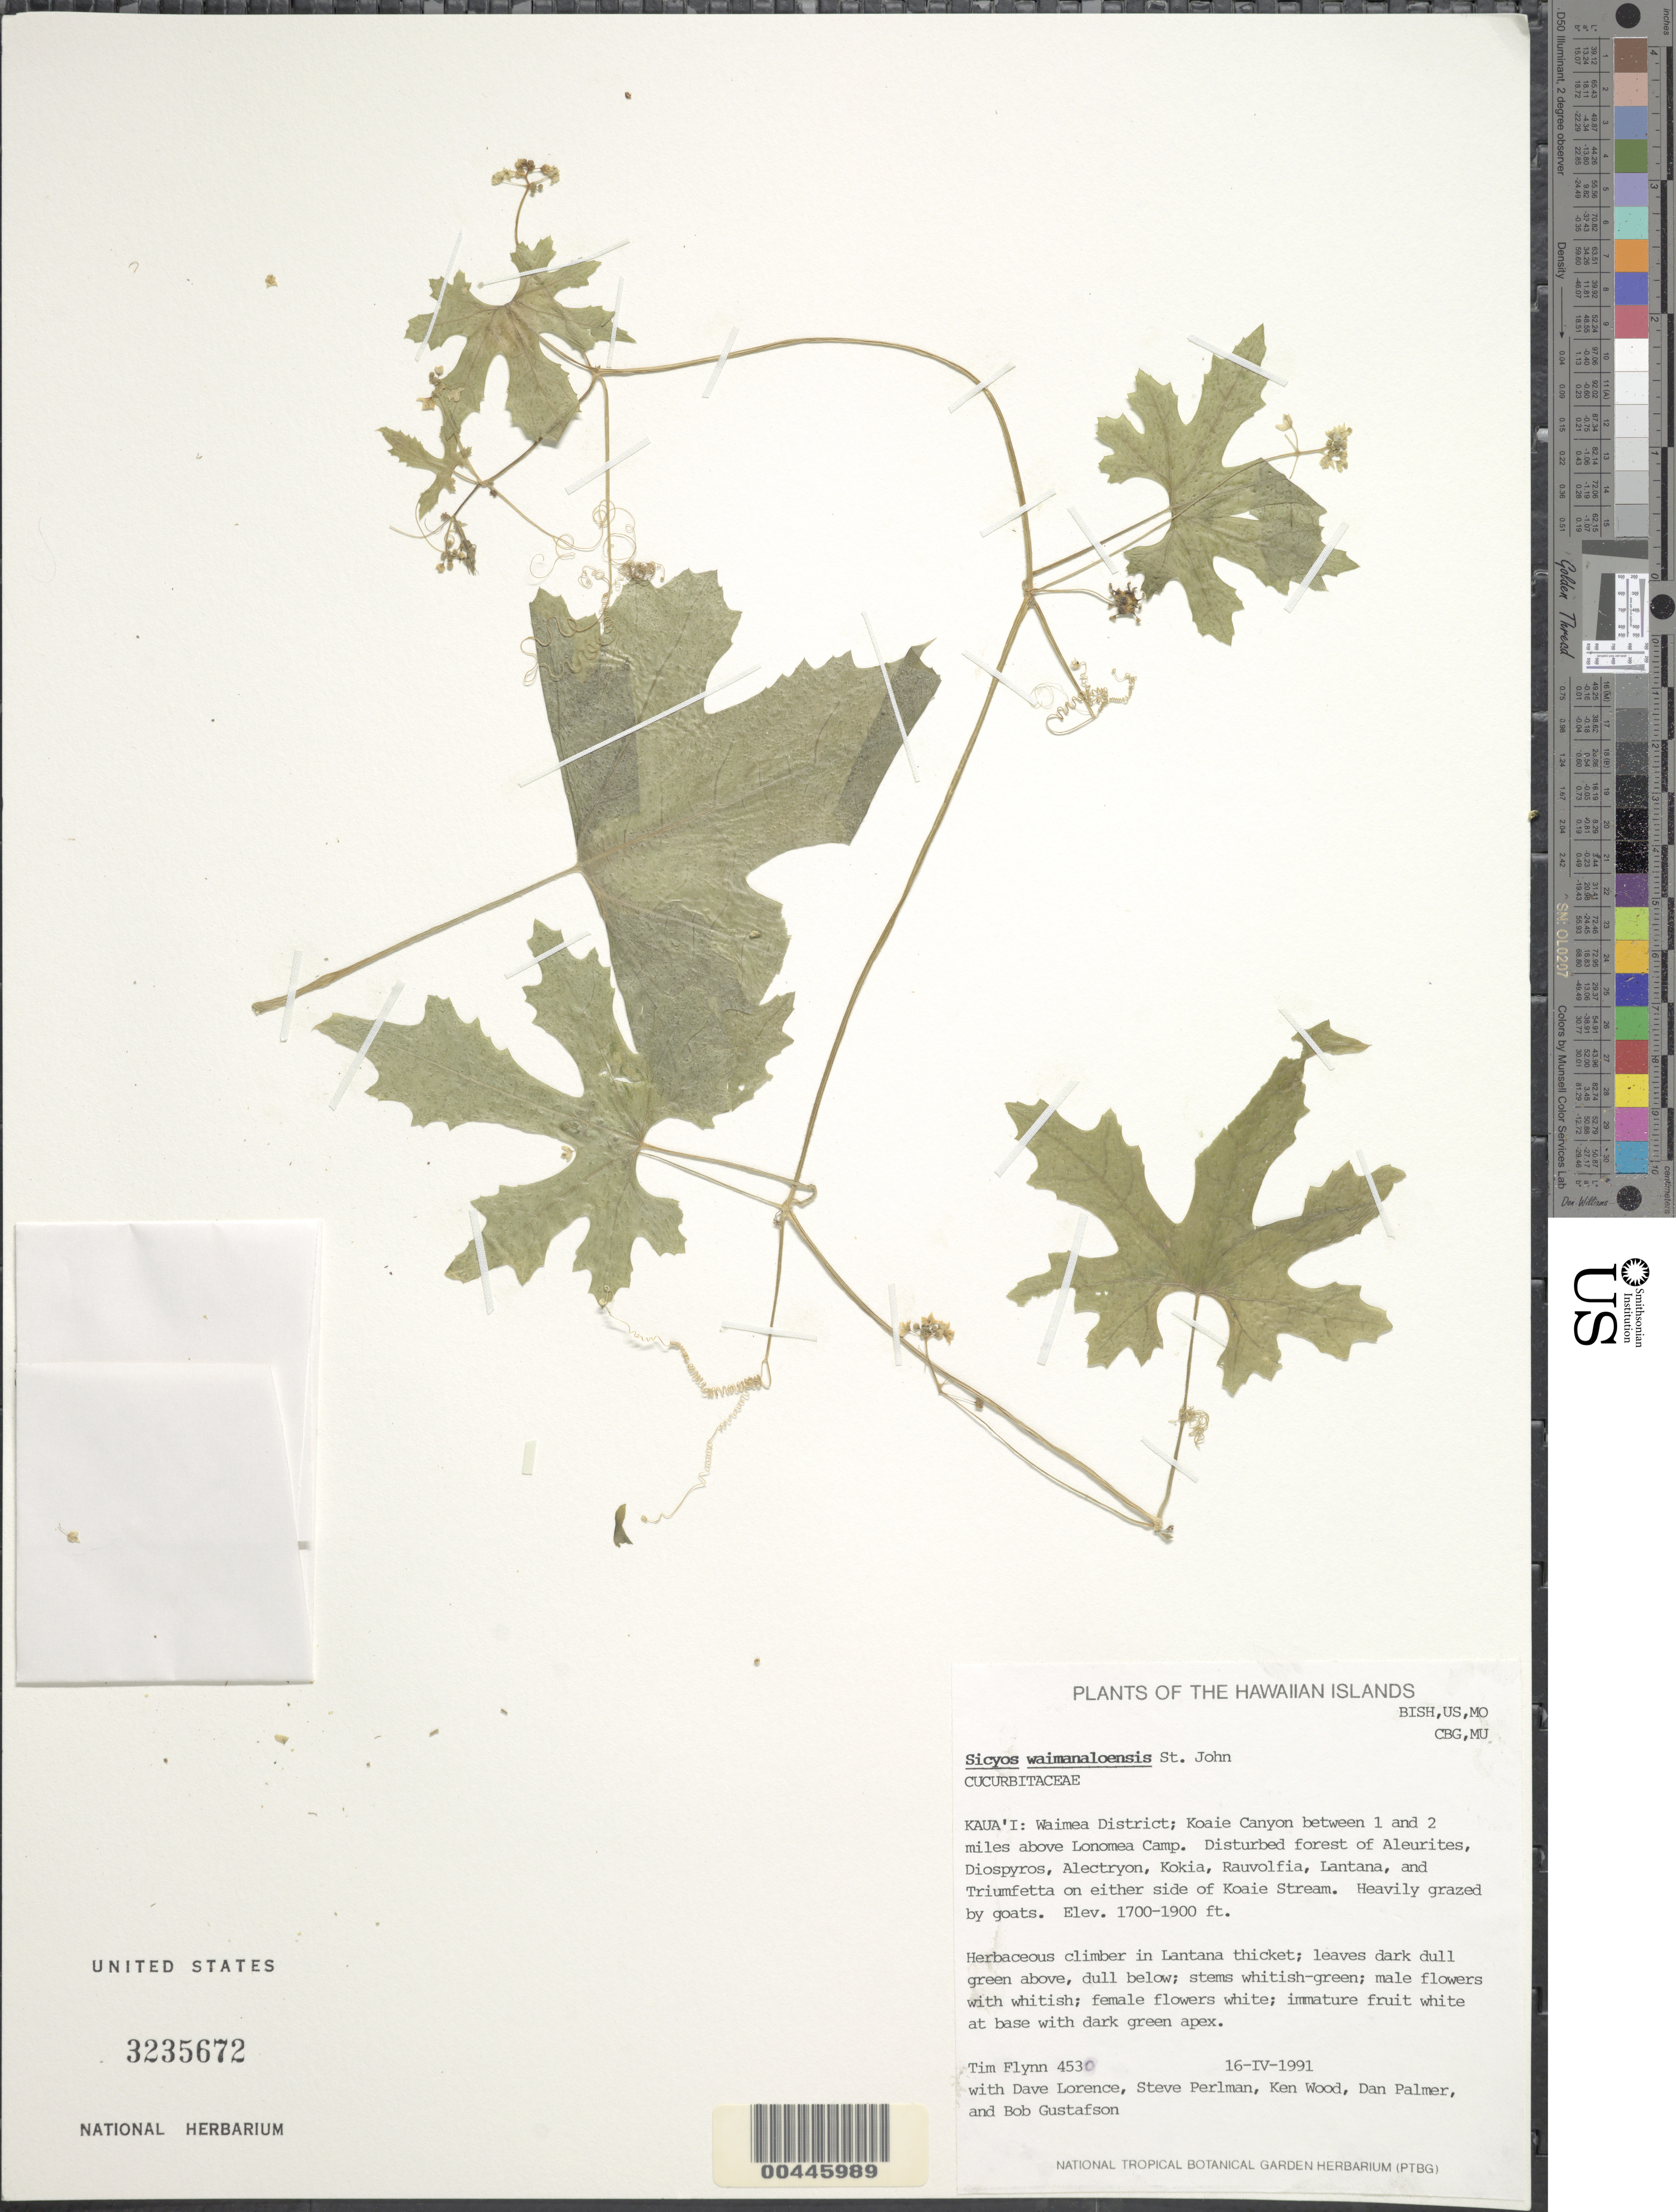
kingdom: Plantae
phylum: Tracheophyta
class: Magnoliopsida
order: Cucurbitales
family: Cucurbitaceae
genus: Sicyos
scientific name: Sicyos waimanaloensis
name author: H. St. John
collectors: T. W. Flynn, D. Lorence, S. P. Perlman & K. Wood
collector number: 4530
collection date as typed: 16 Apr 1991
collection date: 1991-04-16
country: United States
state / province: Hawaii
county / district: Kauai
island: Kaua'i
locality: Waimea Dist., Koaie Canyon between 1 and 2 mi above Lonomea Camp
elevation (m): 518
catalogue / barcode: US 3235672